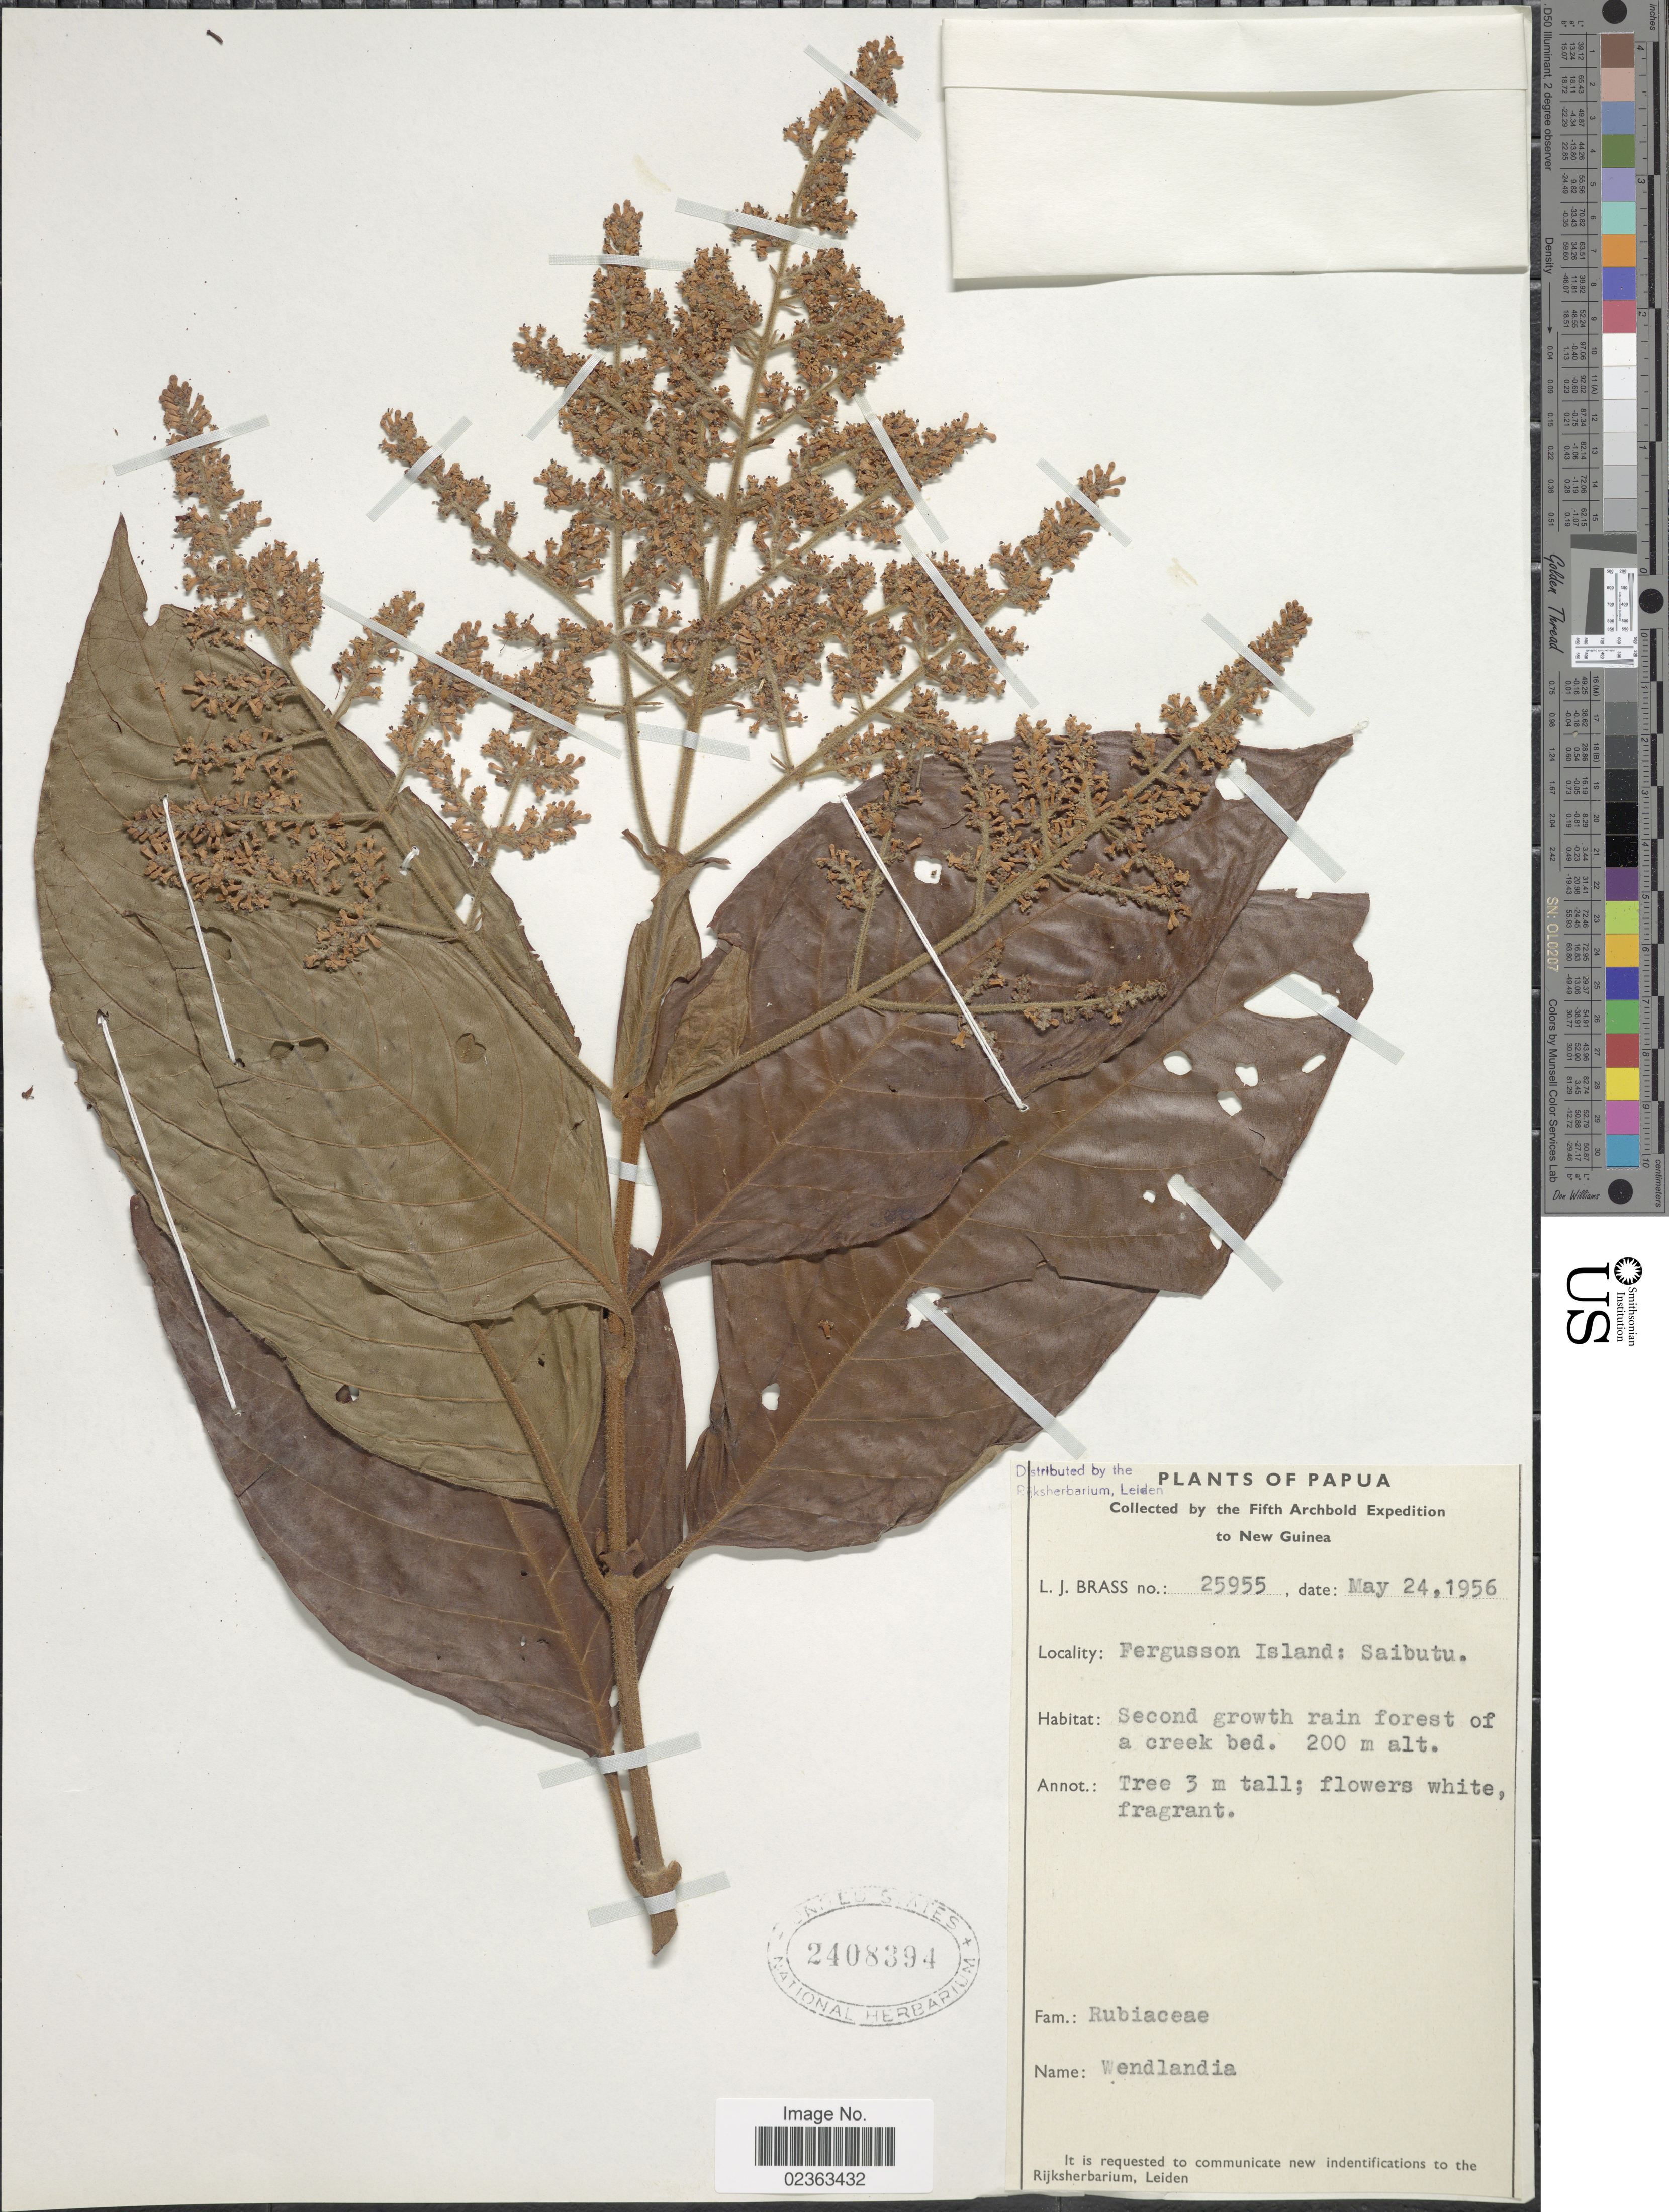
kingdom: Plantae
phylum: Tracheophyta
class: Magnoliopsida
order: Gentianales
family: Rubiaceae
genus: Wendlandia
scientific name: Wendlandia sp.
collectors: L. J. Brass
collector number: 25955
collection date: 1956-05-24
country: Papua New Guinea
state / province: Milne Bay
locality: Papua, Fergusson Island: Saibutu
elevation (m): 200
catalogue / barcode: US 24808394